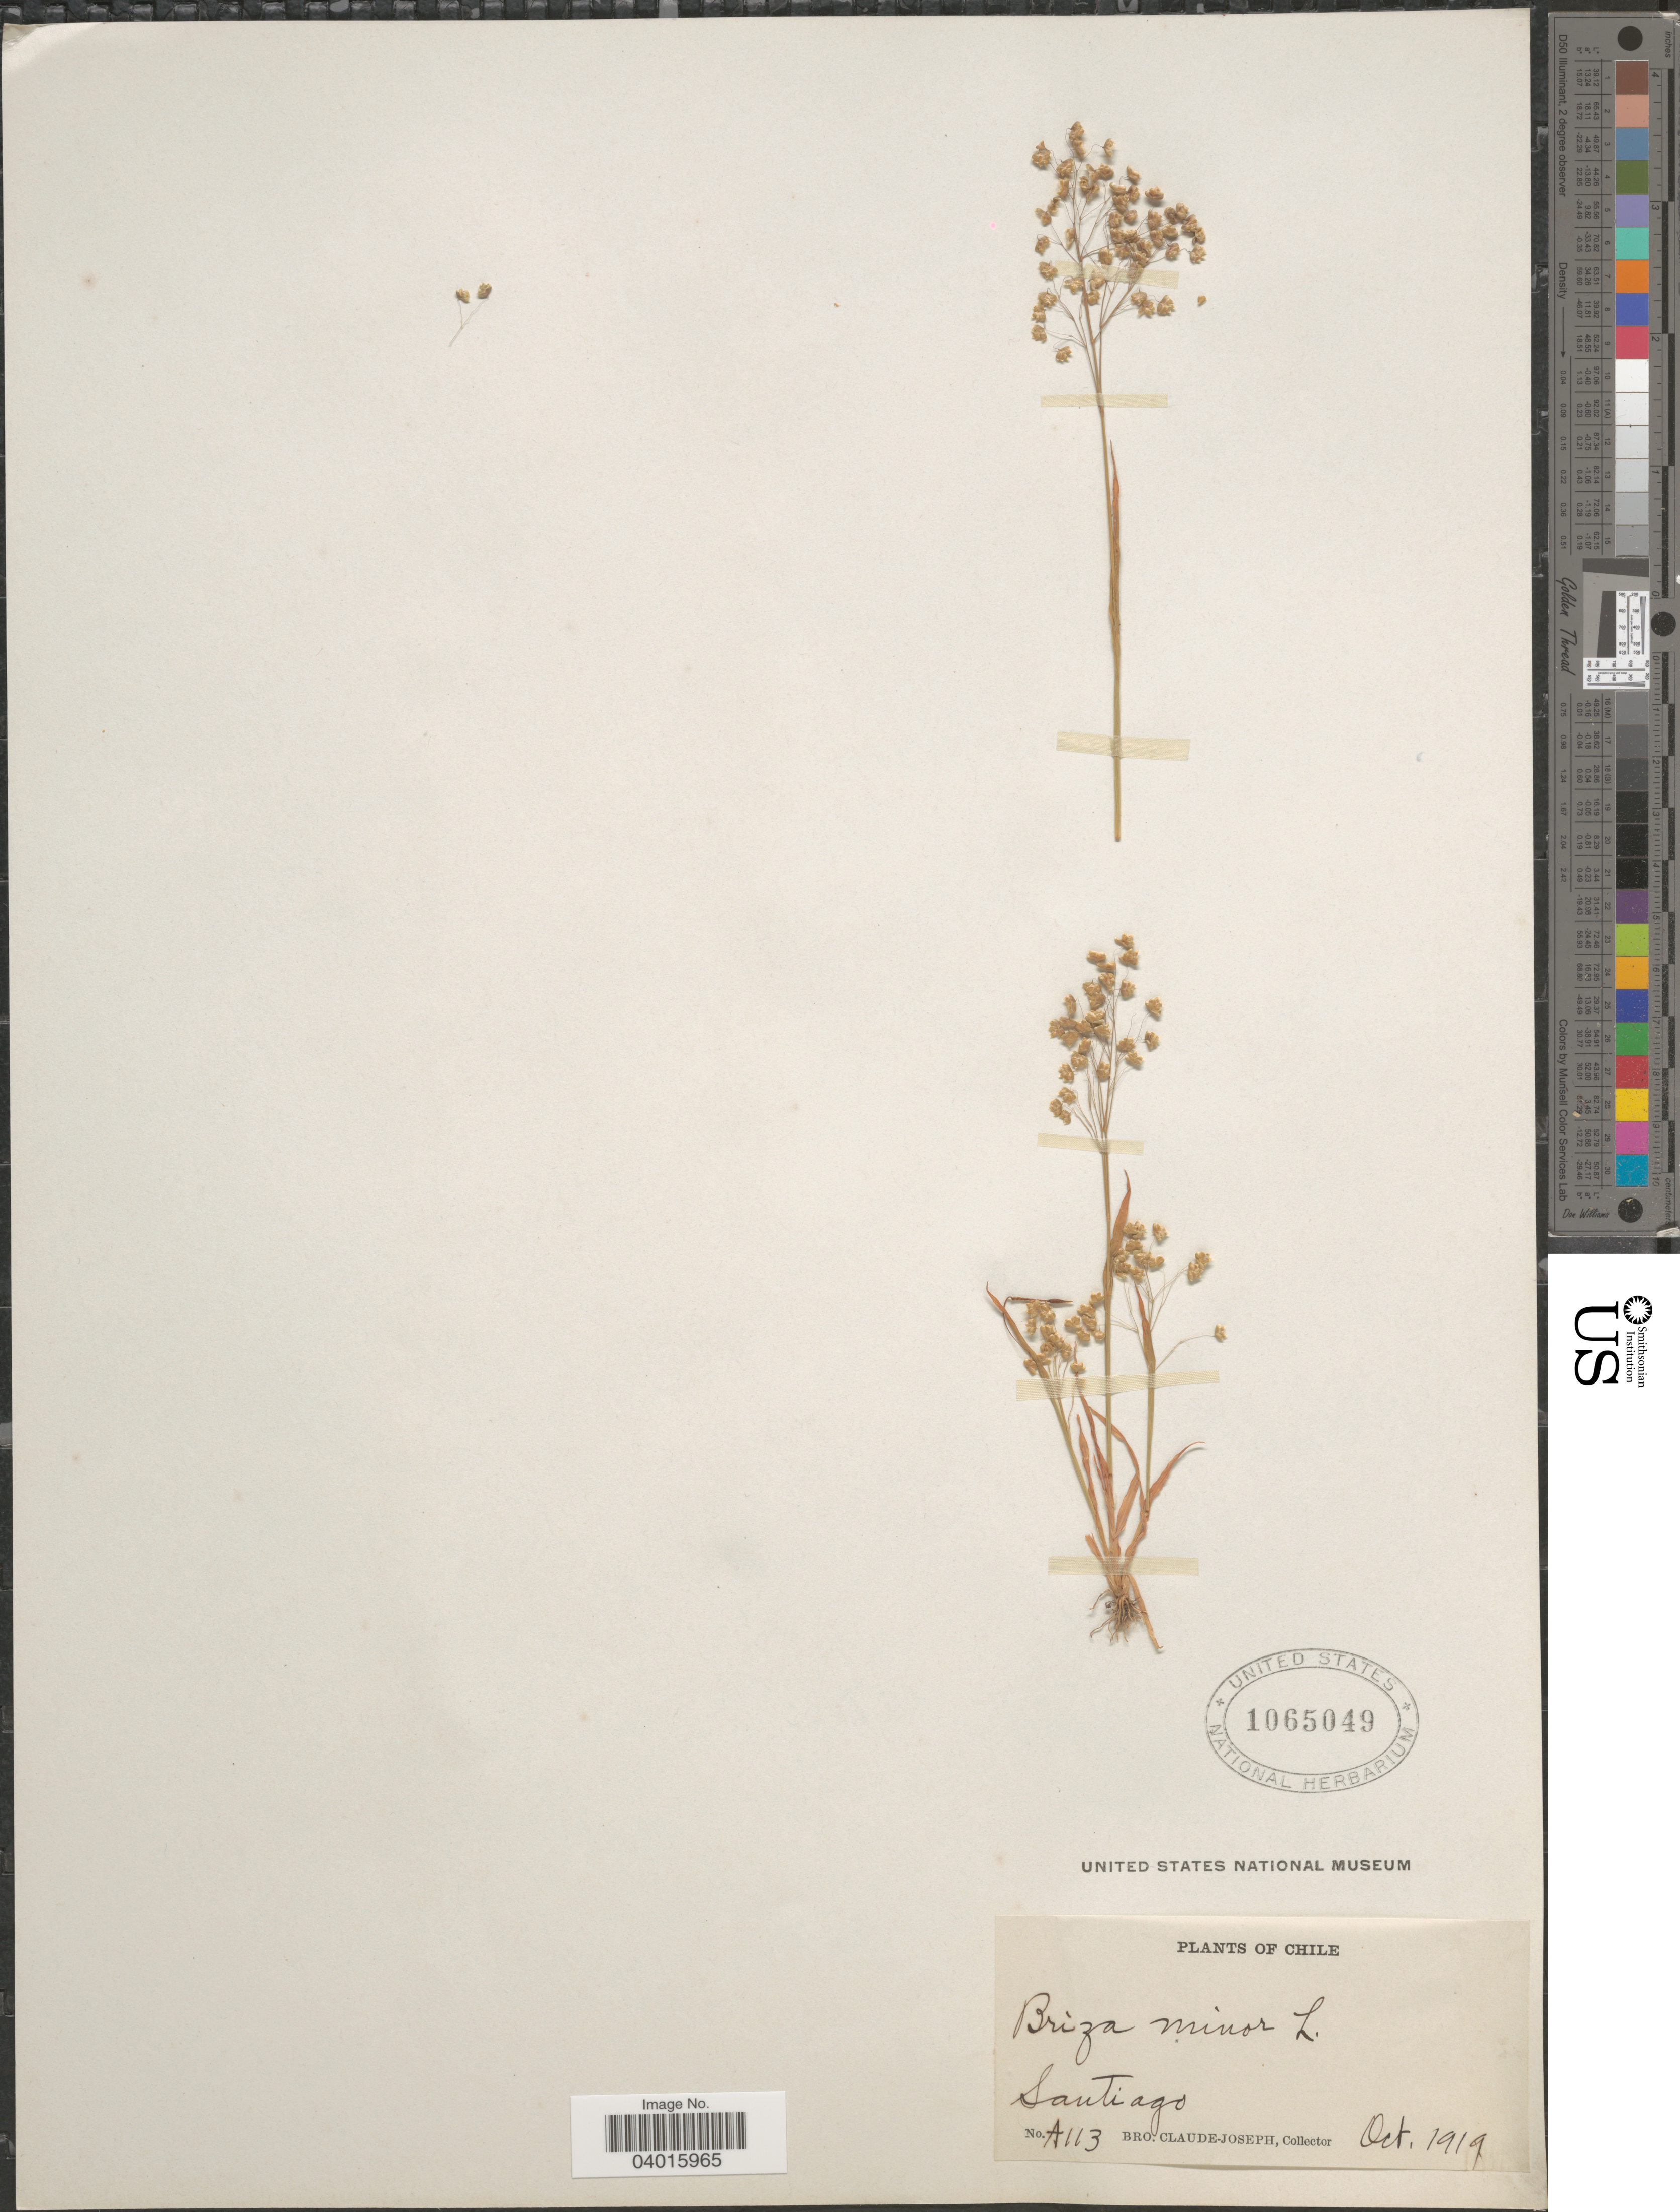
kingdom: Plantae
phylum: Tracheophyta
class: Liliopsida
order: Poales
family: Poaceae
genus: Briza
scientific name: Briza minor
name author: L.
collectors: Bro. Claude-Joseph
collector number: A113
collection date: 1919-10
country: Chile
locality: Santiago.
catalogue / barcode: US 1065049